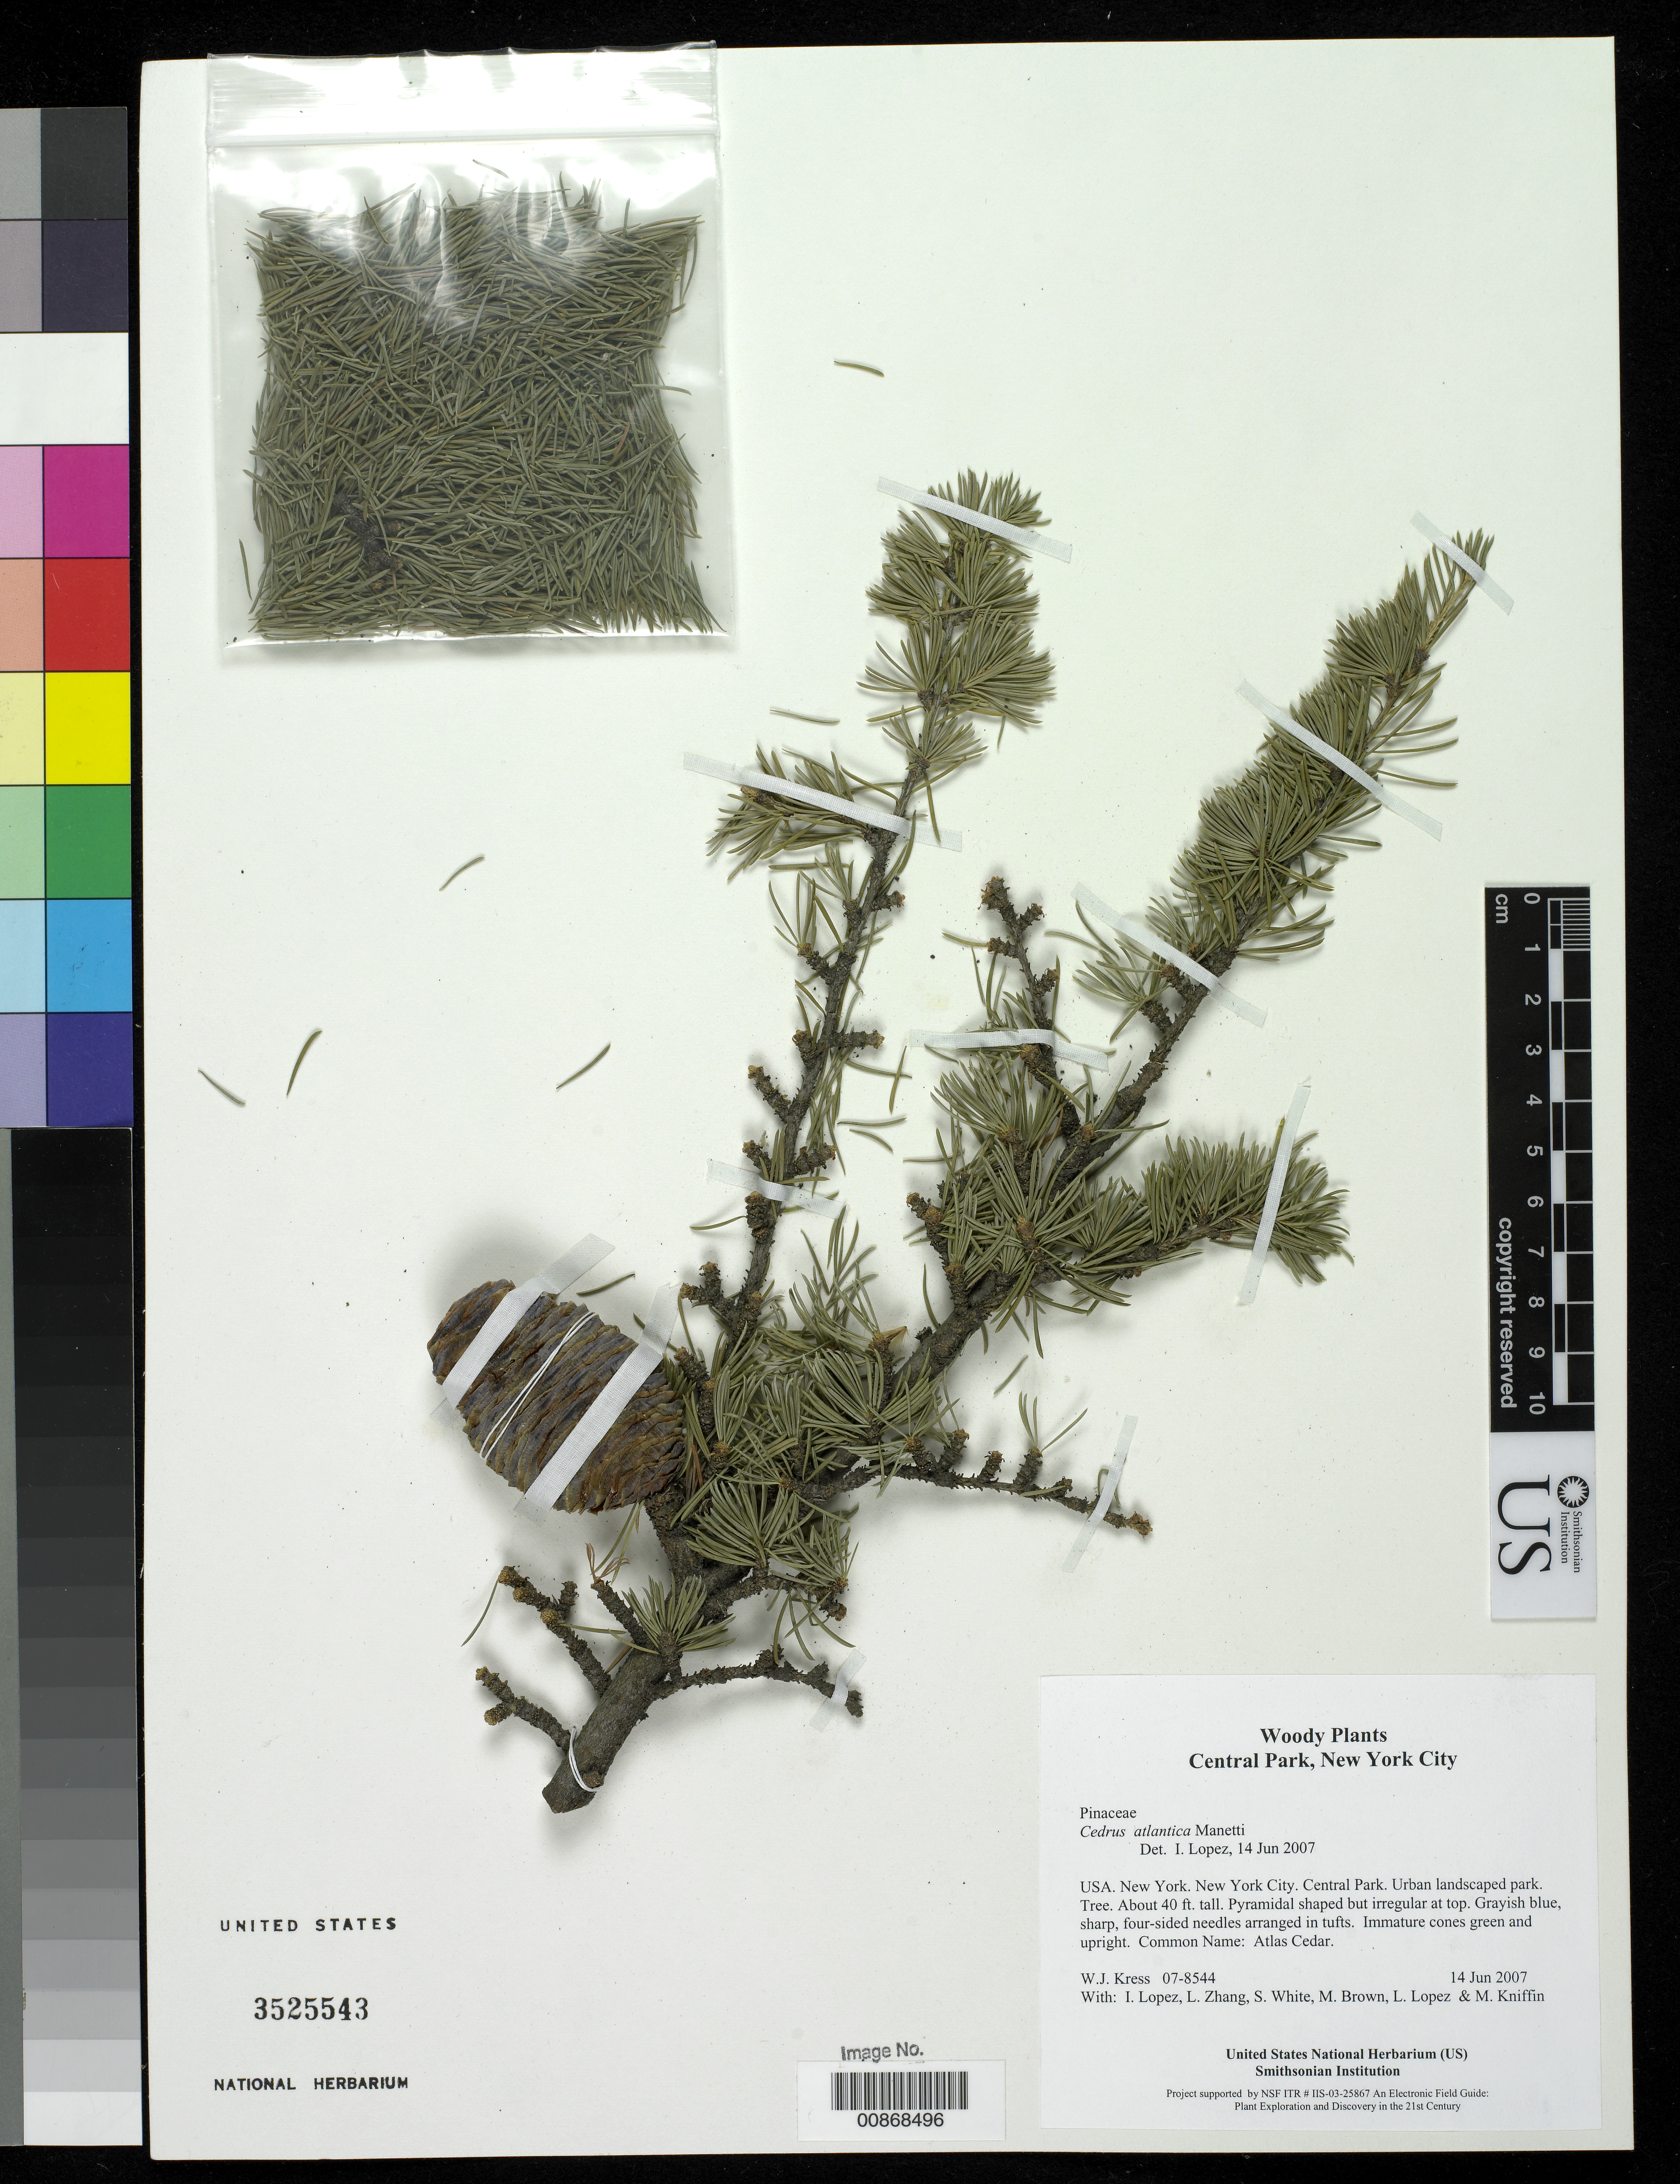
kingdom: Plantae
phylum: Tracheophyta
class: Pinopsida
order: Pinales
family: Pinaceae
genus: Cedrus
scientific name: Cedrus atlantica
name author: (Endl.) Manetti ex Carrière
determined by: Lopez, Ida C., (BOT), Smithsonian Institution - National Museum of Natural History (UNITED STATES)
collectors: W. J. Kress, I. C. Lopez, L. B. Zhang, S. White, M. Brown, L. López & M. Kniffin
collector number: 07-8544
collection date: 2007-06-14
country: United States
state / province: New York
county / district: New York City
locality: Central Park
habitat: Urban landscaped park.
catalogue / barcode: US 3525543